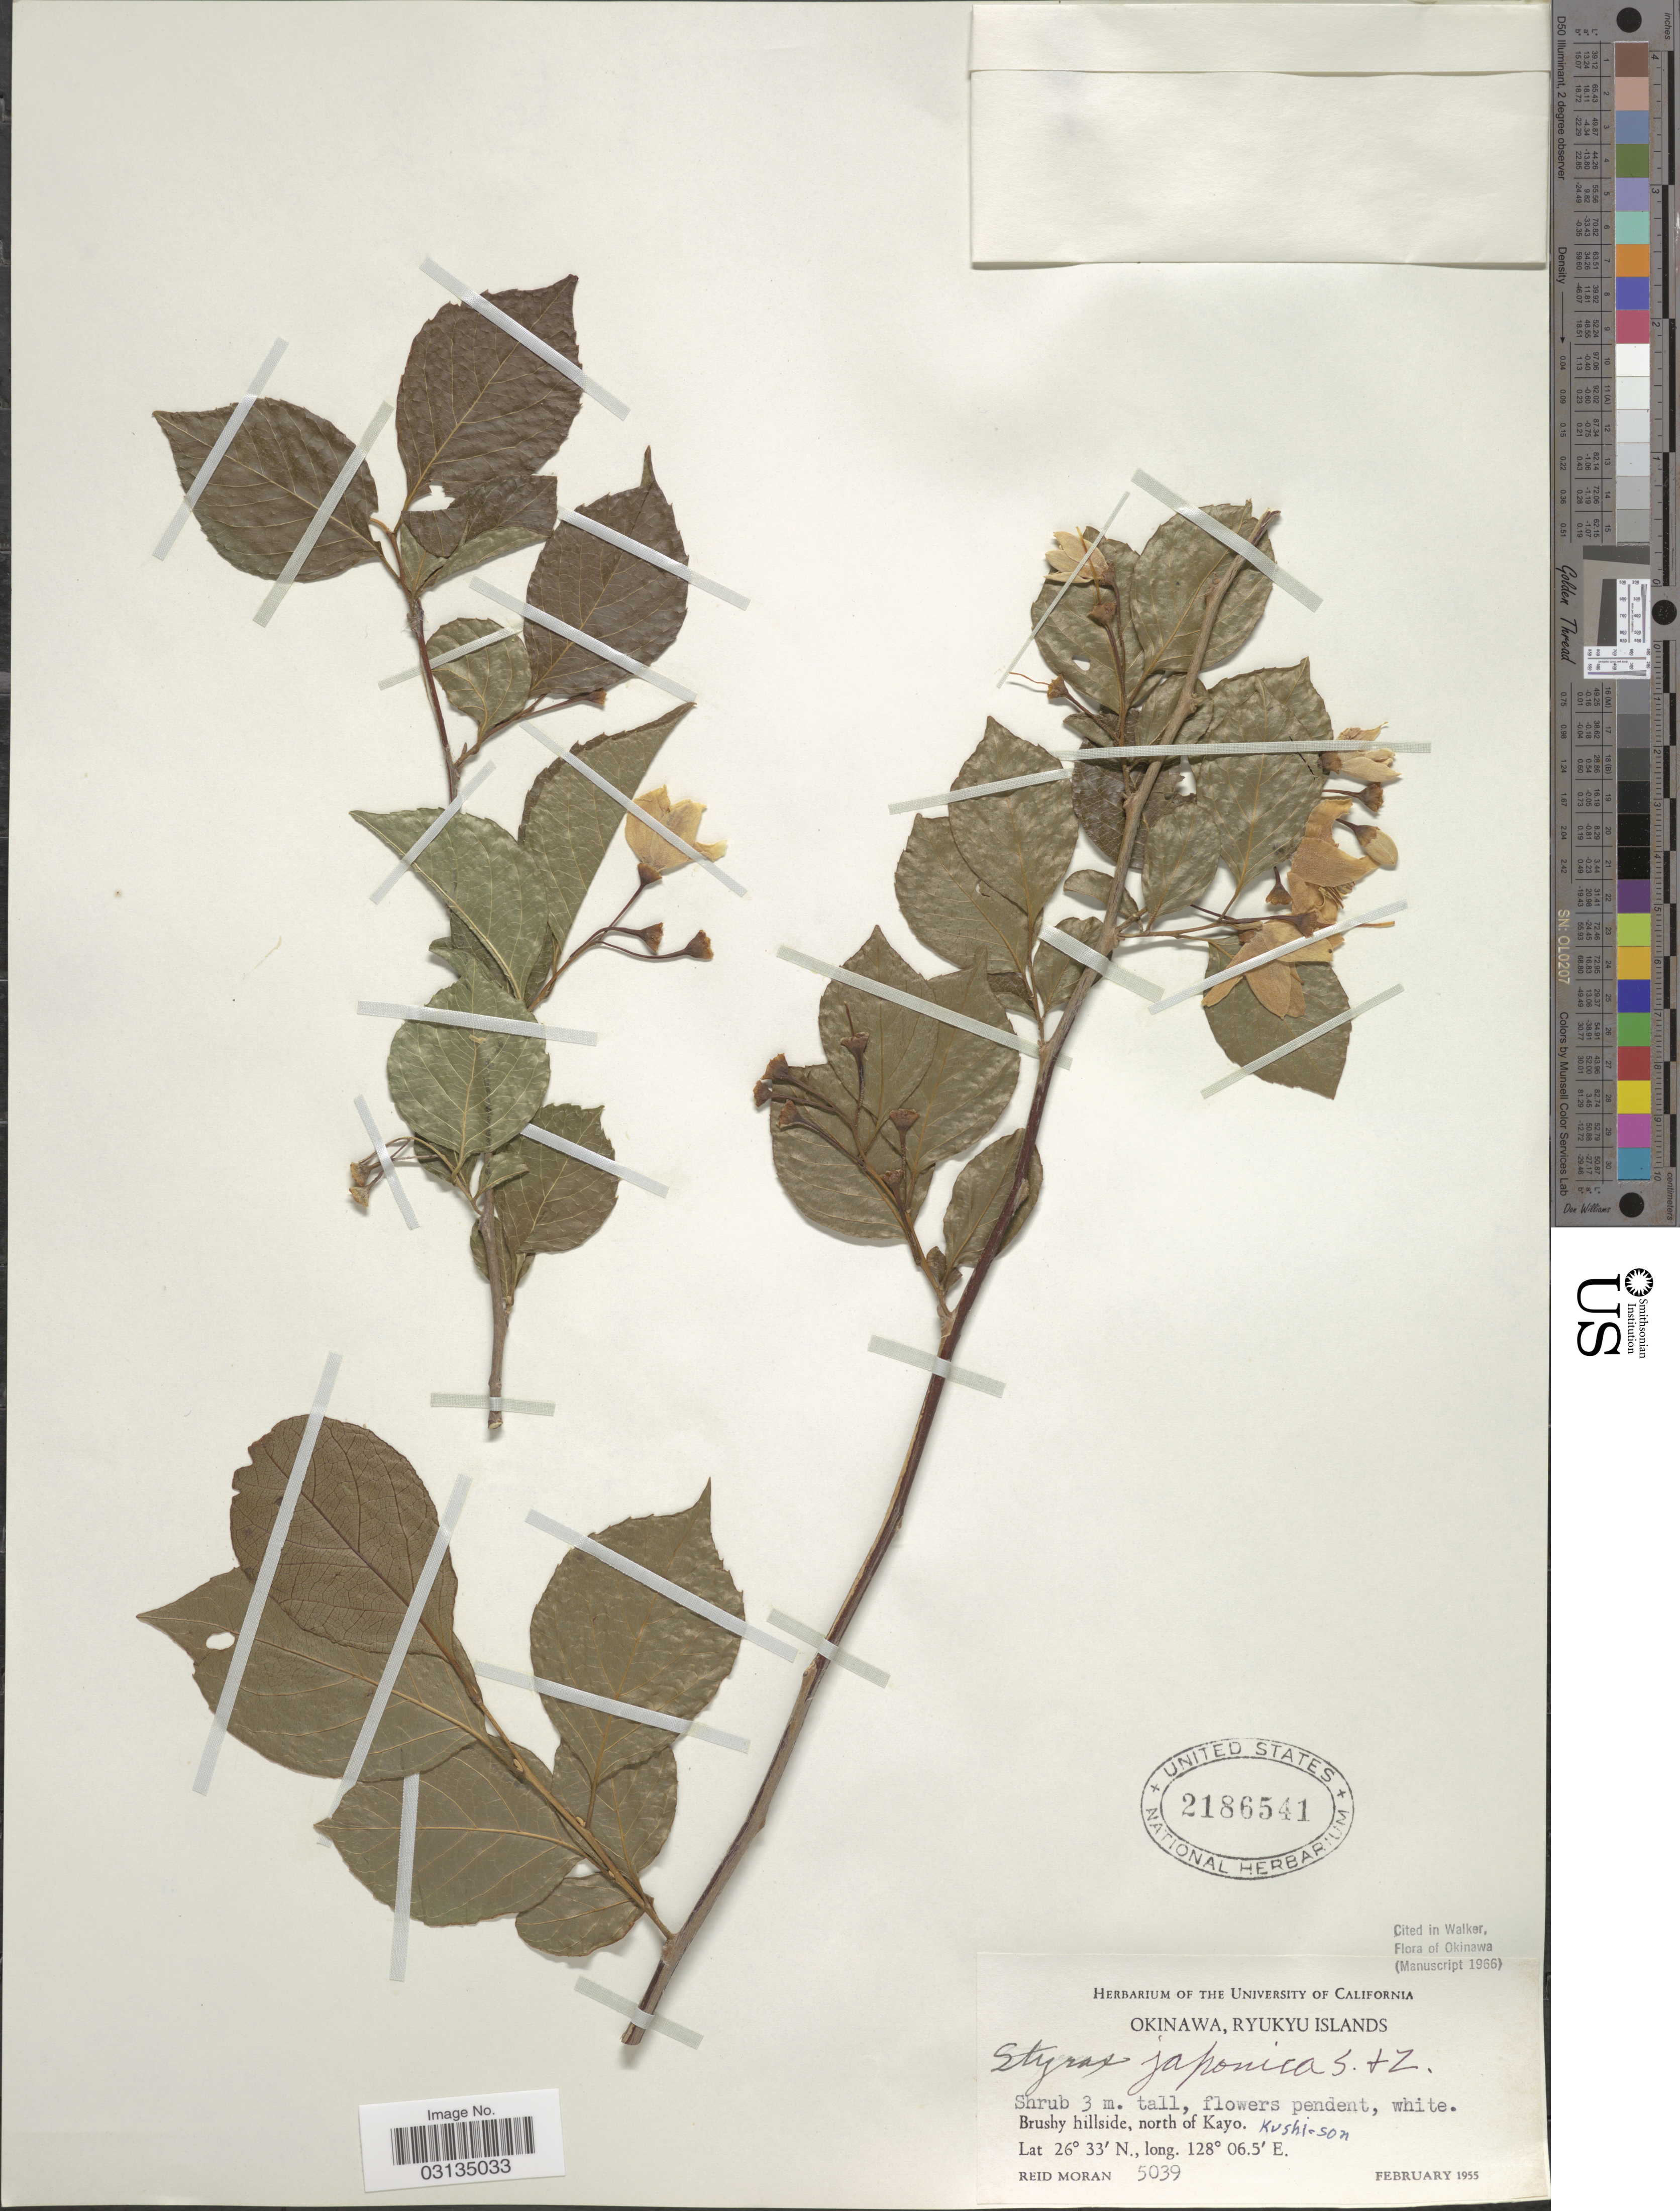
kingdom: Plantae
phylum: Tracheophyta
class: Magnoliopsida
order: Ericales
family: Styracaceae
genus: Styrax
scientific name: Styrax japonicus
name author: Siebold & Zucc.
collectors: R. Moran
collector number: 5039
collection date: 1955-02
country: Japan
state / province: Okinawa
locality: Okinawa, Ryukyu Islands, Brushy hillside, north of Kayo, Kushi-son.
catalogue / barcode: US 2186541